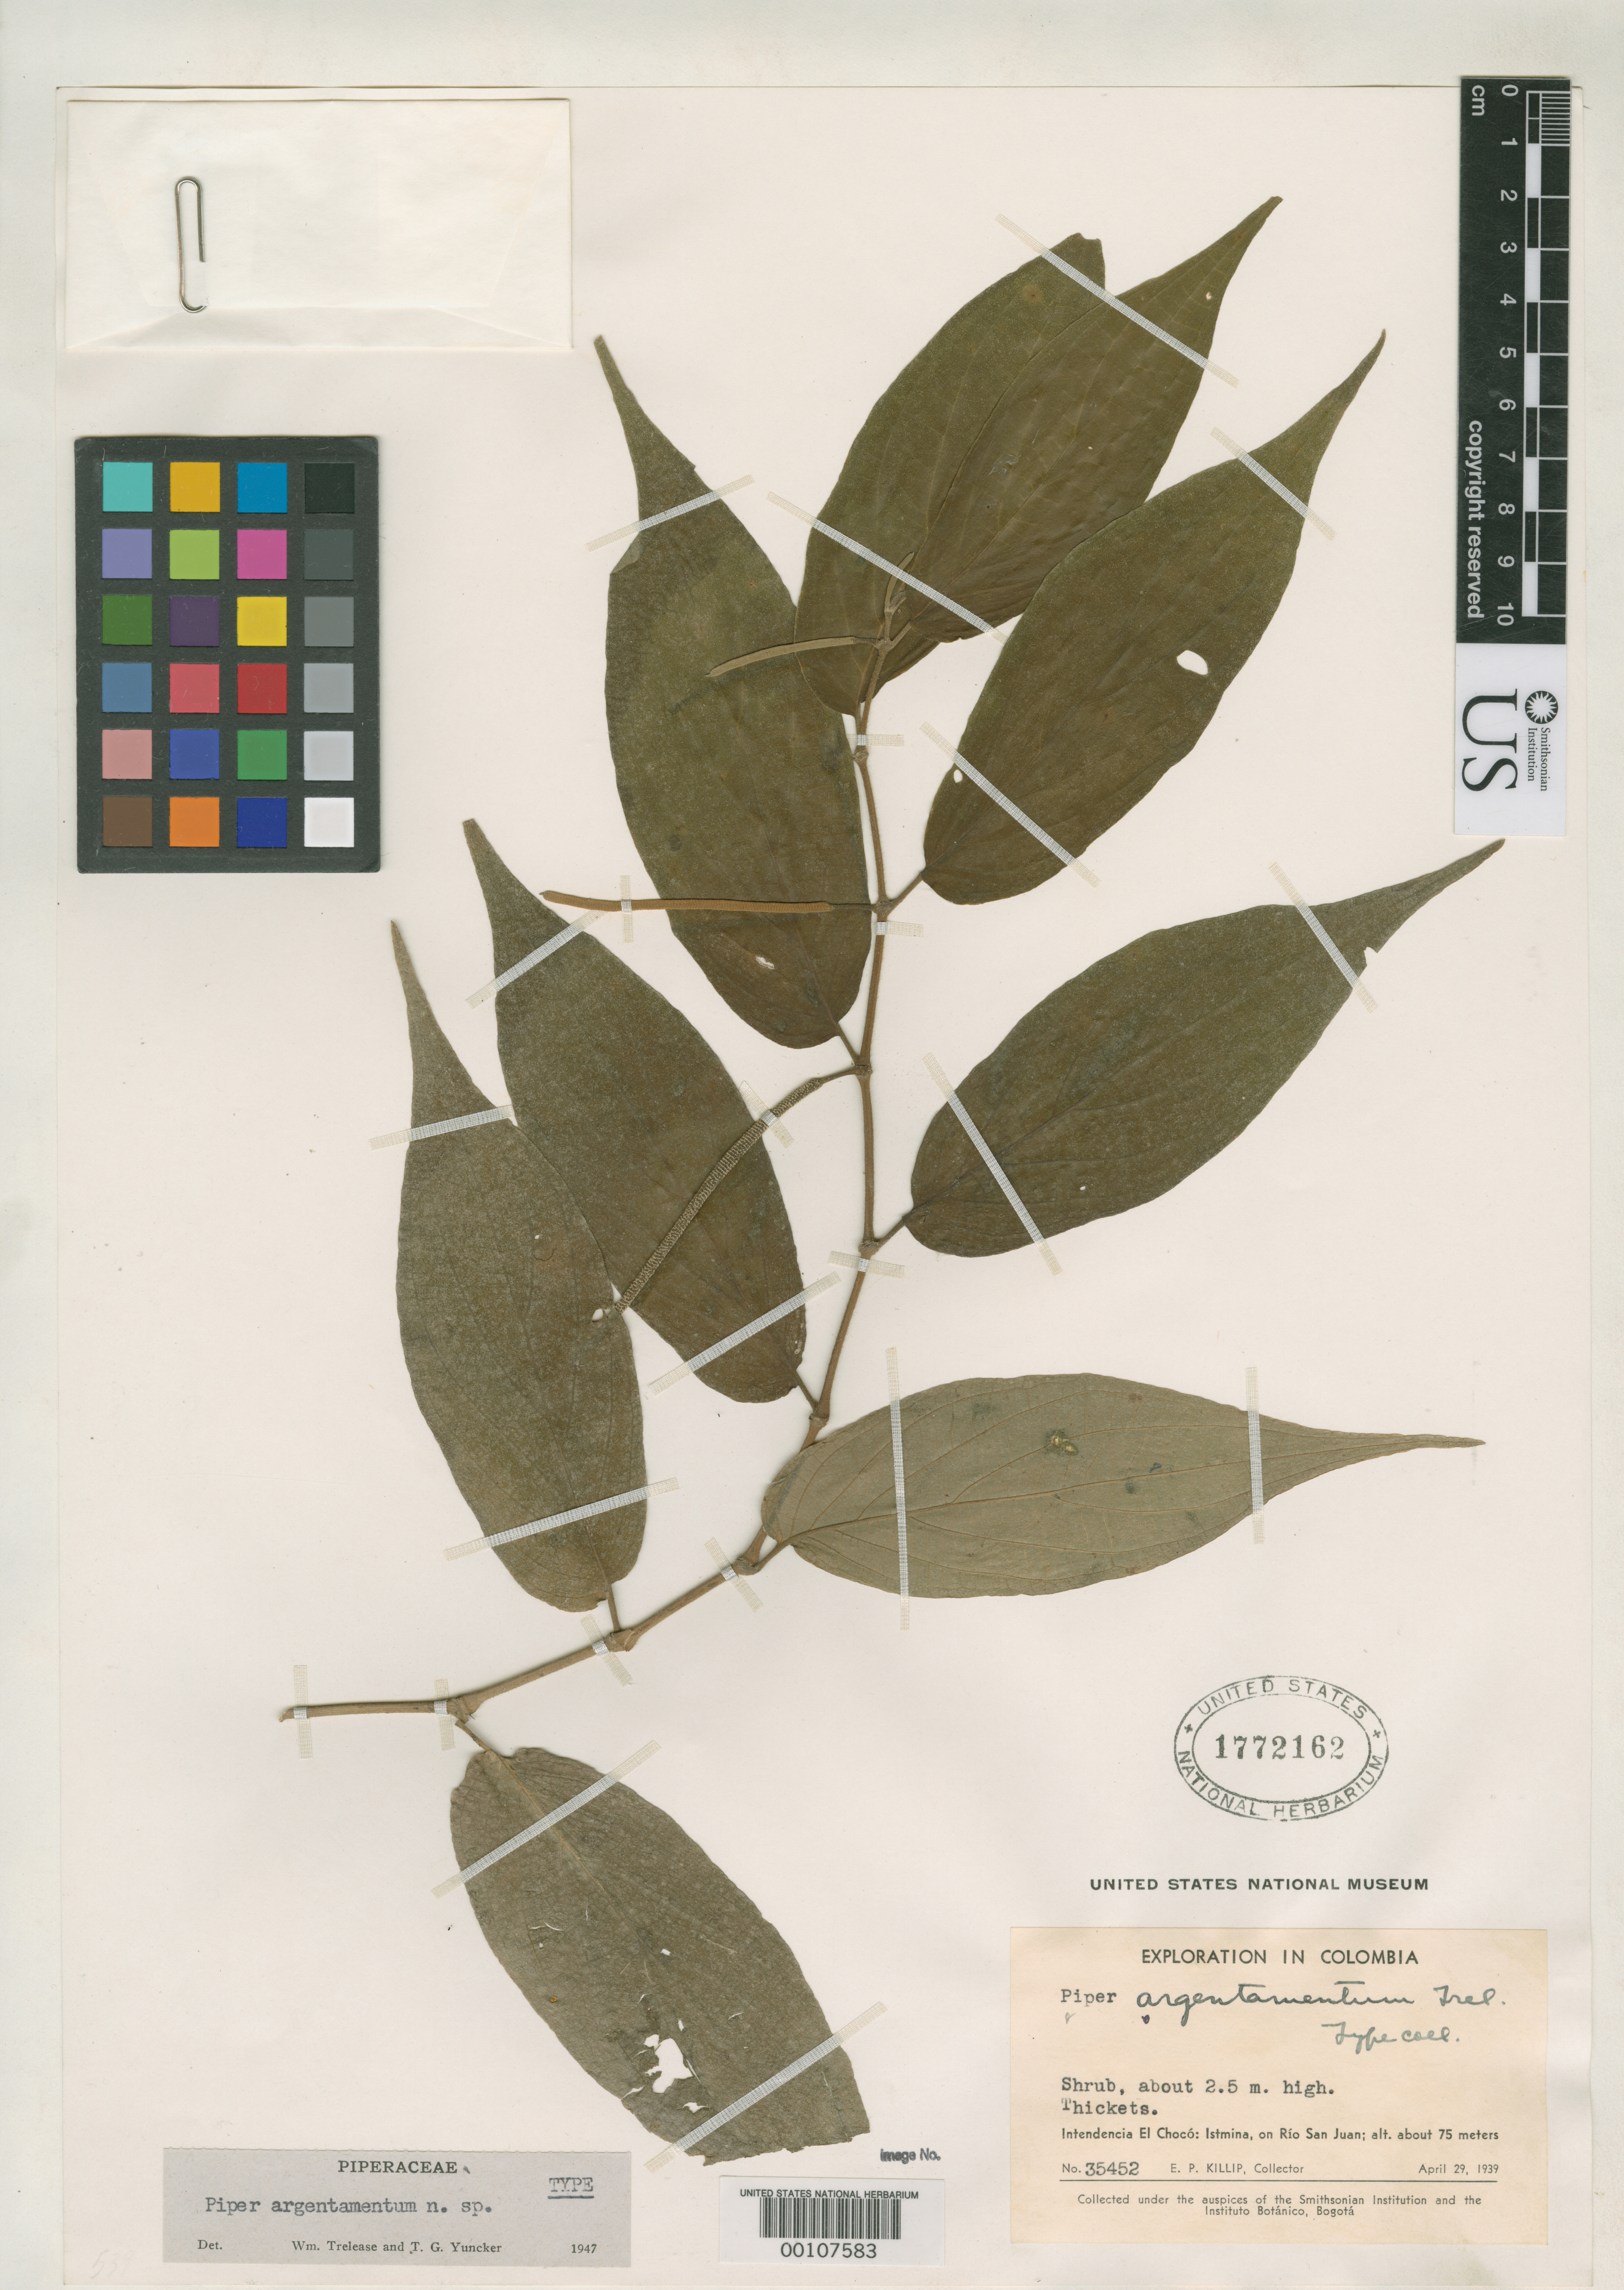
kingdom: Plantae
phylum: Tracheophyta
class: Magnoliopsida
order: Piperales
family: Piperaceae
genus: Piper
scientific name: Piper argentamentum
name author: Trel. & Yunck.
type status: Holotype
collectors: E. P. Killip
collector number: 35452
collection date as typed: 29 Apr 1939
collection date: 1939-04-29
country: Colombia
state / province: Chocó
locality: IstMina, Rio San Juan.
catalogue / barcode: US 1772162